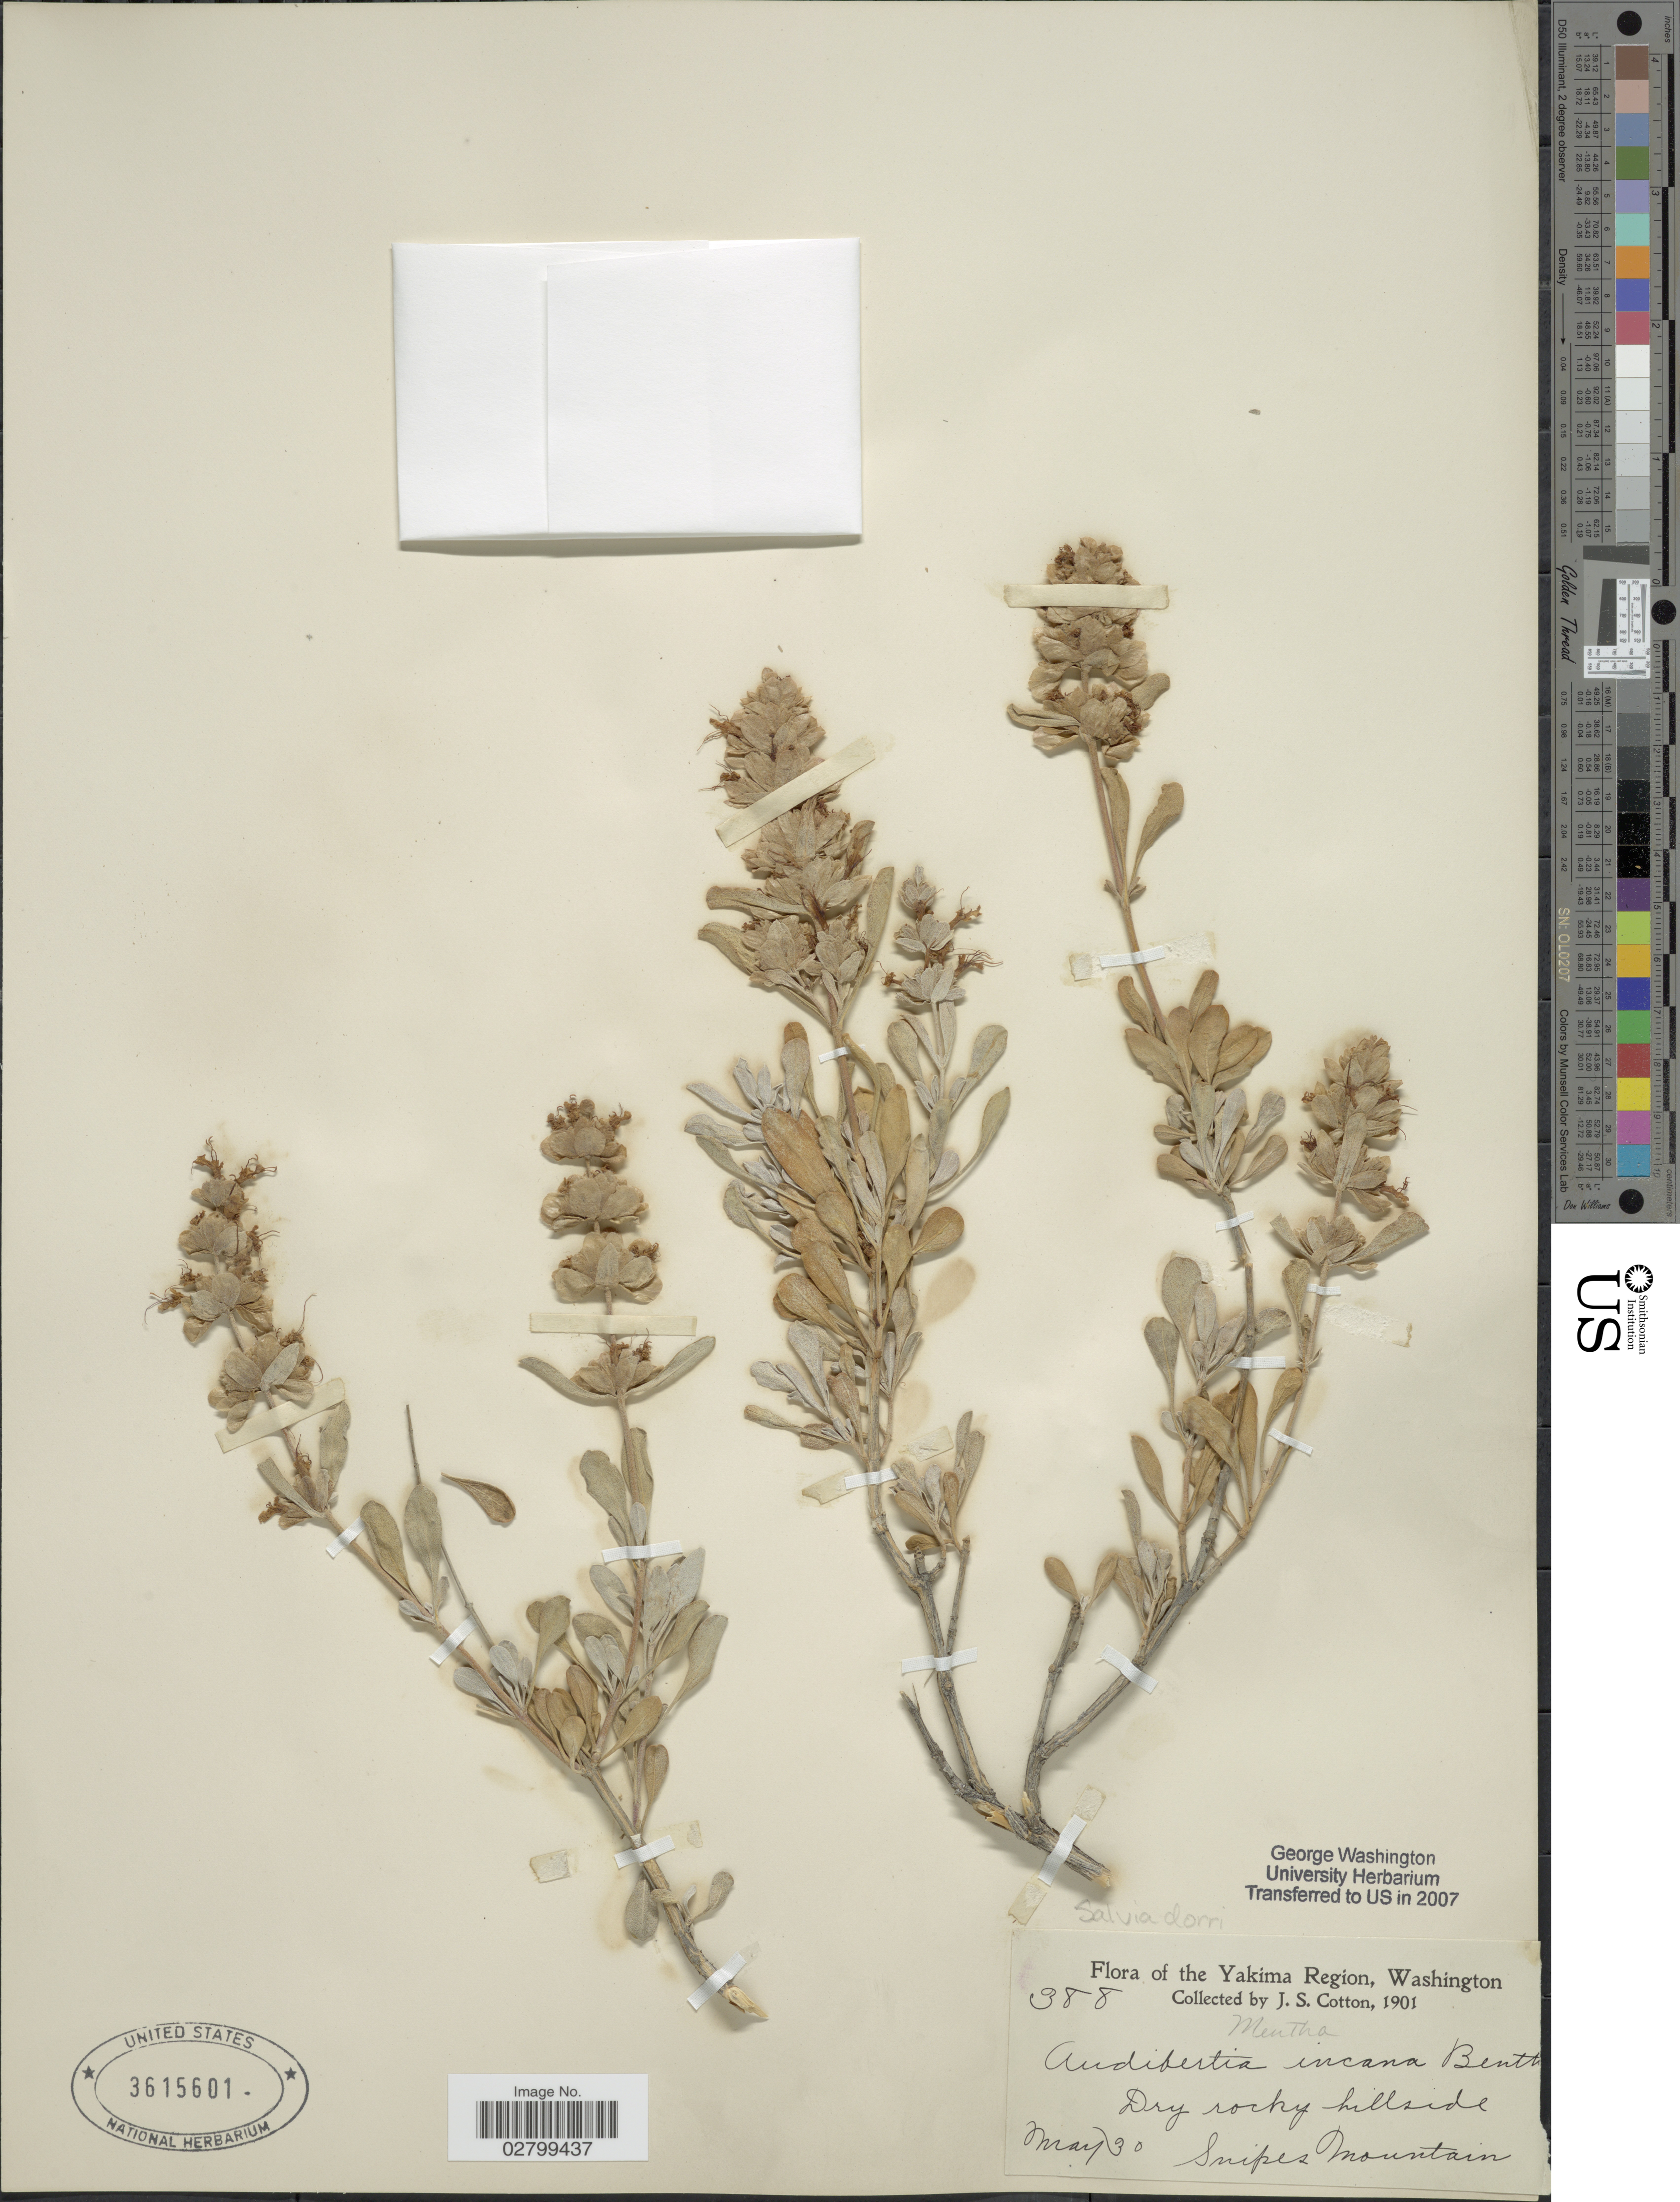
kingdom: Plantae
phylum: Tracheophyta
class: Magnoliopsida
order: Lamiales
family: Lamiaceae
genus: Salvia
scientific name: Salvia dorrii var. incana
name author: (Benth.) Strachan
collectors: J. S. Cotton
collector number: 388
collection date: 1901-05-30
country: United States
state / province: Washington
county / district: Yakima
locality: Yakima Region. Dry rocky hillside. Snipes Mountain.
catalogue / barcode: US 3615601